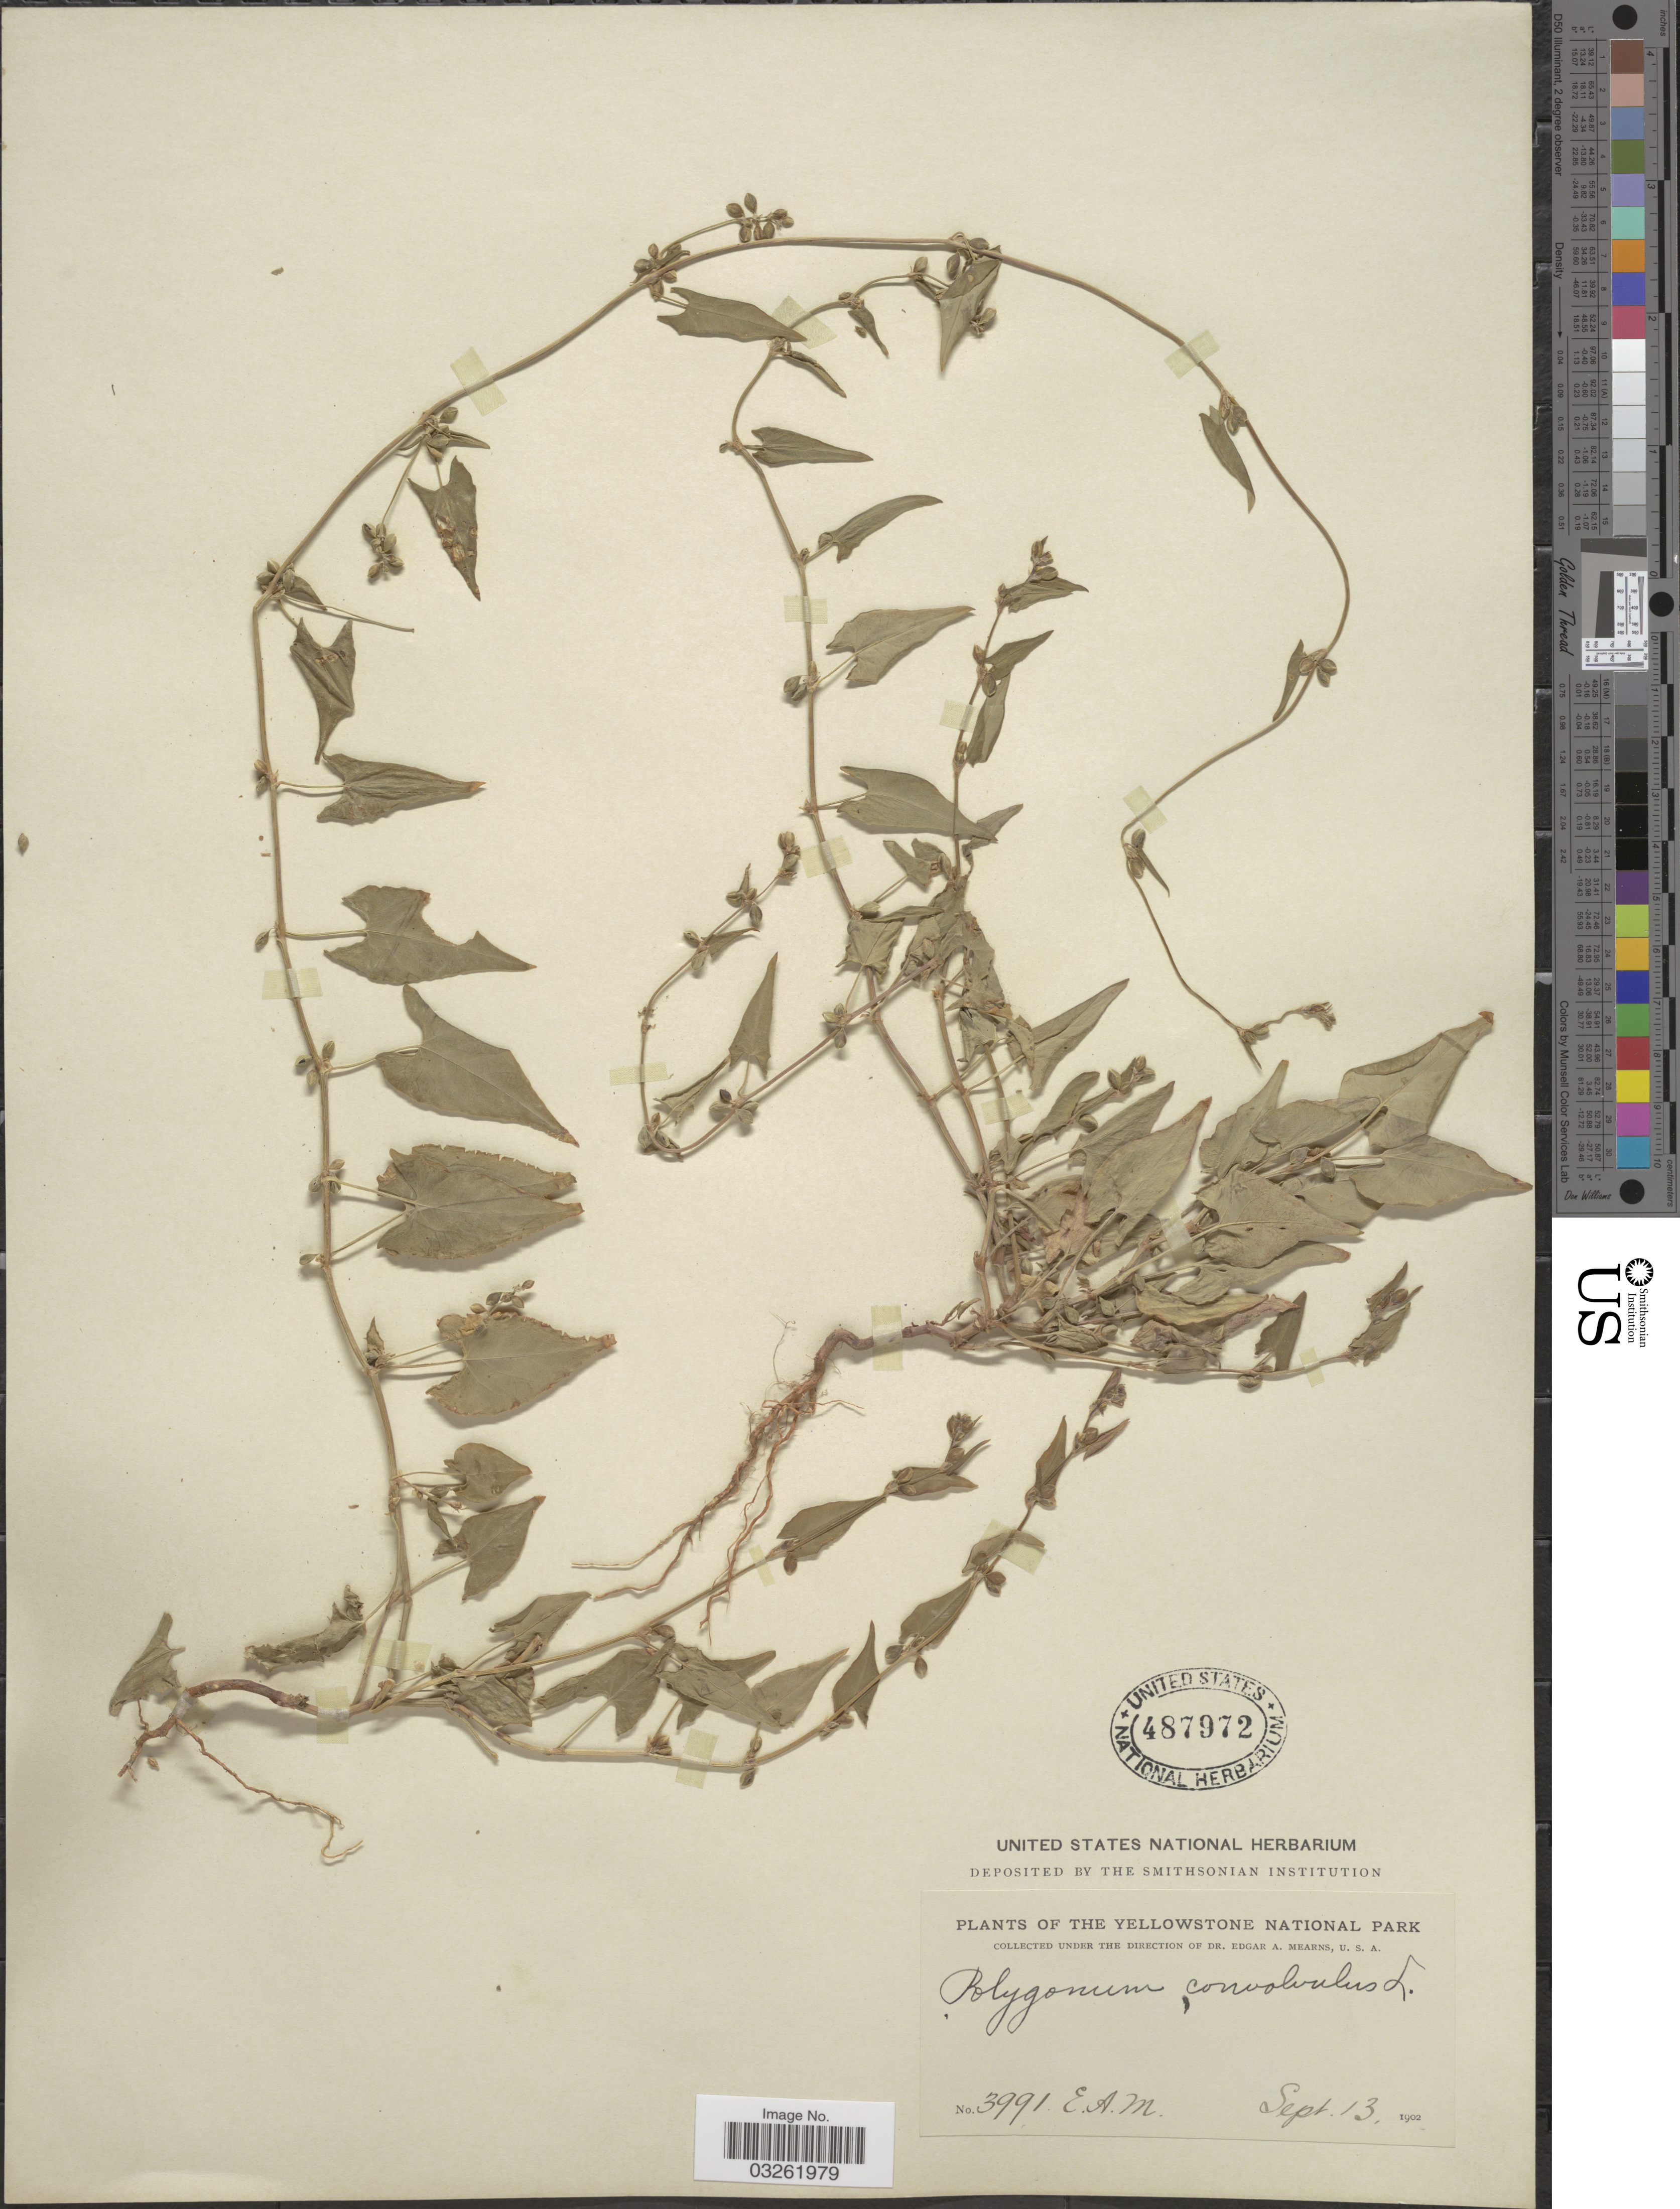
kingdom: Plantae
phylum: Tracheophyta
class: Magnoliopsida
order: Caryophyllales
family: Polygonaceae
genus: Fallopia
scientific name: Fallopia convolvulus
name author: (L.) Á. Löve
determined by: Strong, M. T., (US), Smithsonian Institution - National Museum of Natural History (UNITED STATES)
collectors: E. A. Mearns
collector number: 3991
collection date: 1902-09-13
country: United States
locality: Yellowstone National Park.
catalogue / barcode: US 487972